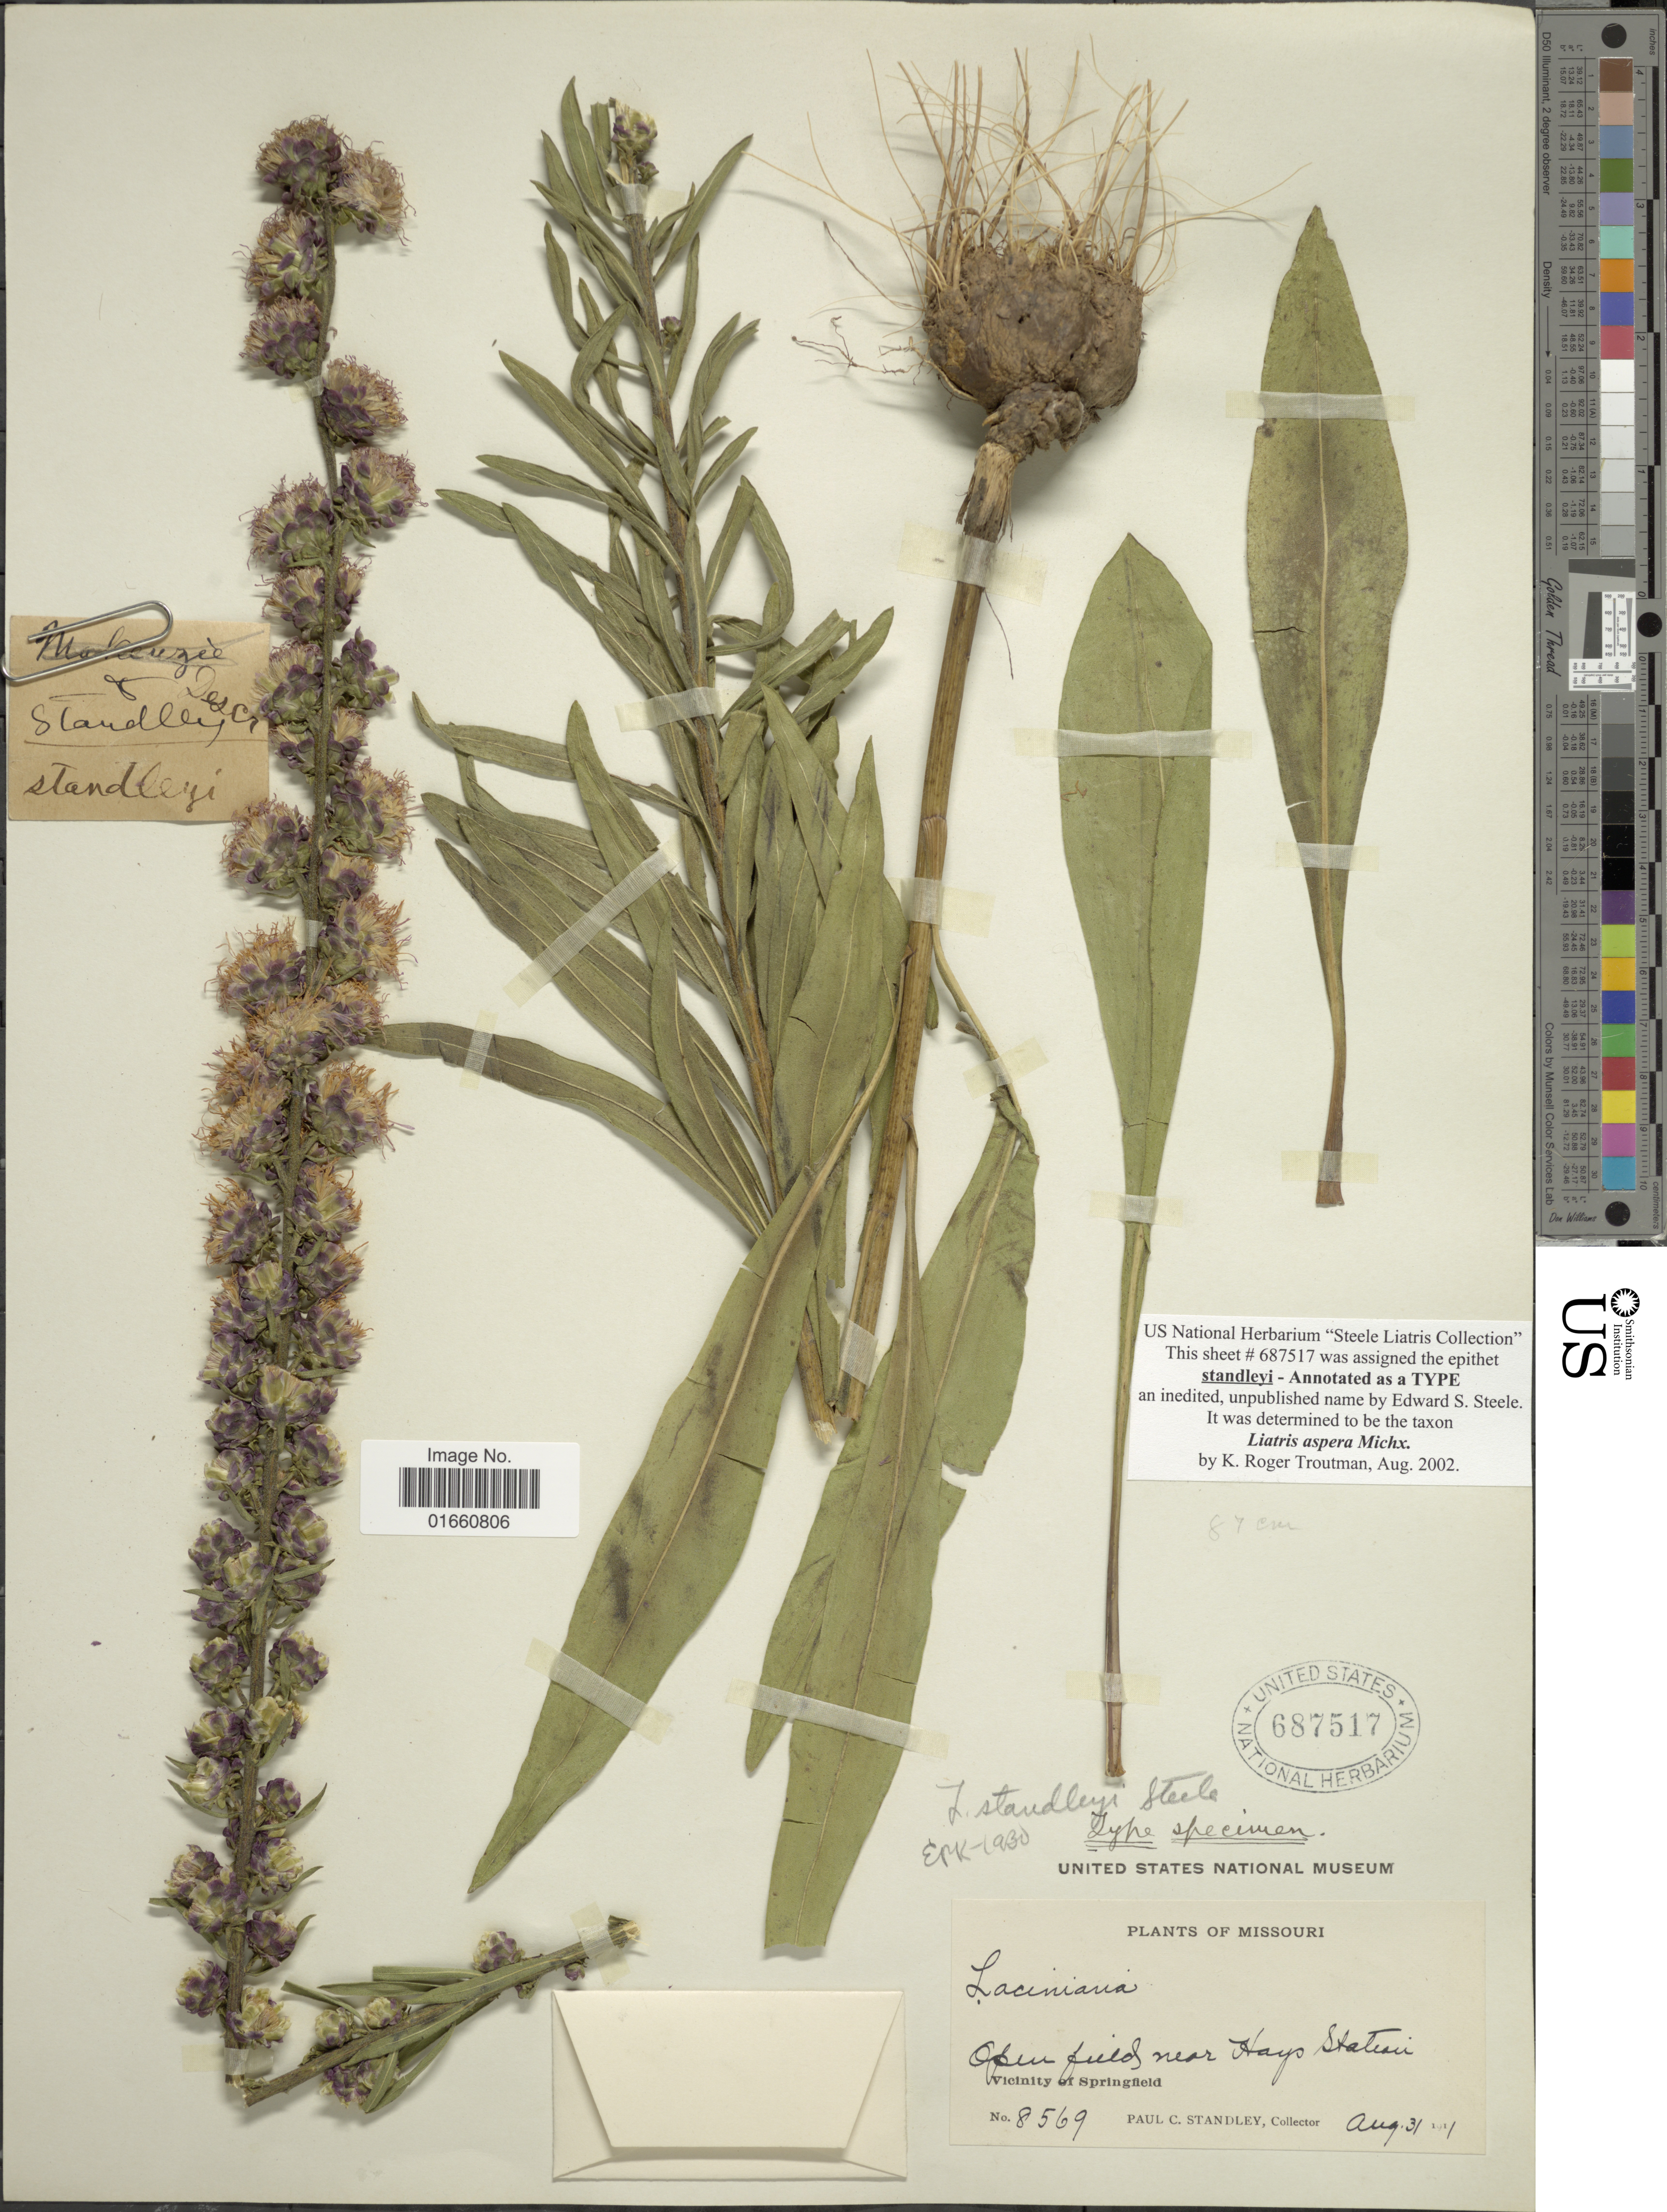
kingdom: Plantae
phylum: Tracheophyta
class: Magnoliopsida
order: Asterales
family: Asteraceae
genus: Liatris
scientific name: Liatris aspera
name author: Michx.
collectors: P. C. Standley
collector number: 8569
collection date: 1911-08-31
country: United States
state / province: Missouri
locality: Open fields near Hays Station, Vicinity of Springfield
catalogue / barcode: US 687517